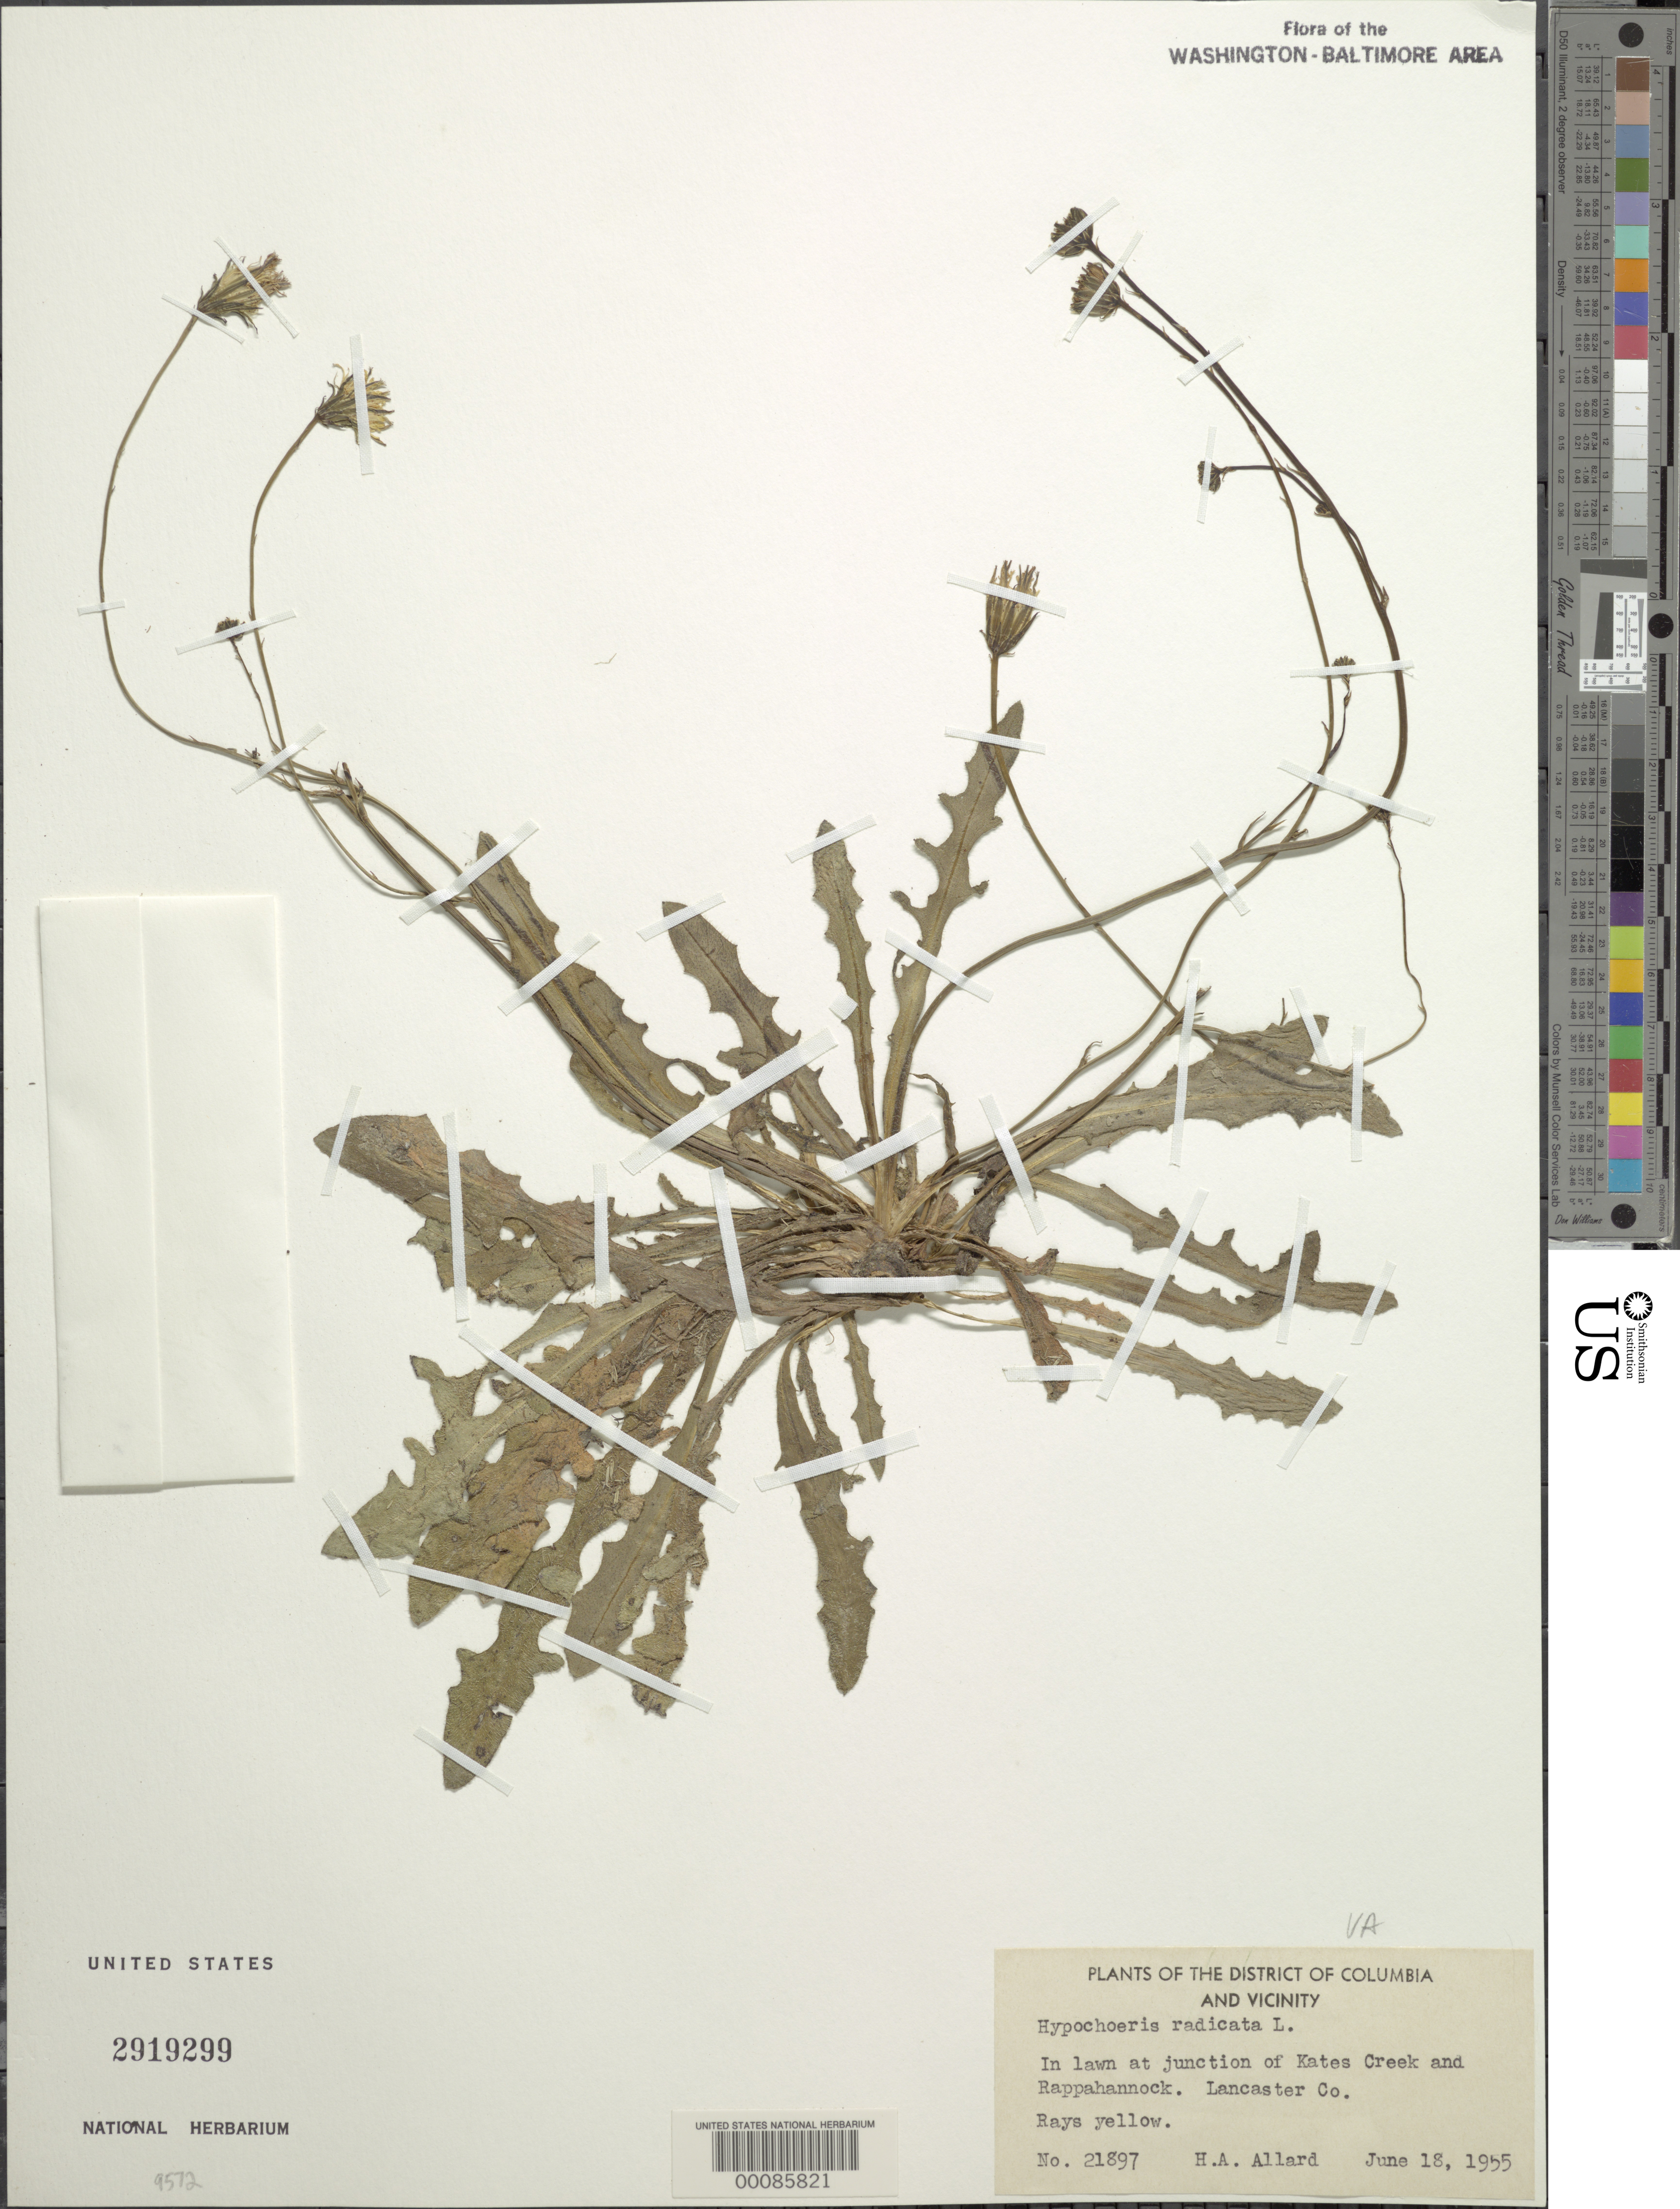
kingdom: Plantae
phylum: Tracheophyta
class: Magnoliopsida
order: Asterales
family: Asteraceae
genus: Hypochaeris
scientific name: Hypochaeris radicata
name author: L.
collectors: H. A. Allard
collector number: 21897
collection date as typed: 18 Jun 1955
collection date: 1955-06-18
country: United States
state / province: Virginia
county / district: Lancaster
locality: Kates Creek and the Rappahannock River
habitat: Lawn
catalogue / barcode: US 2919299